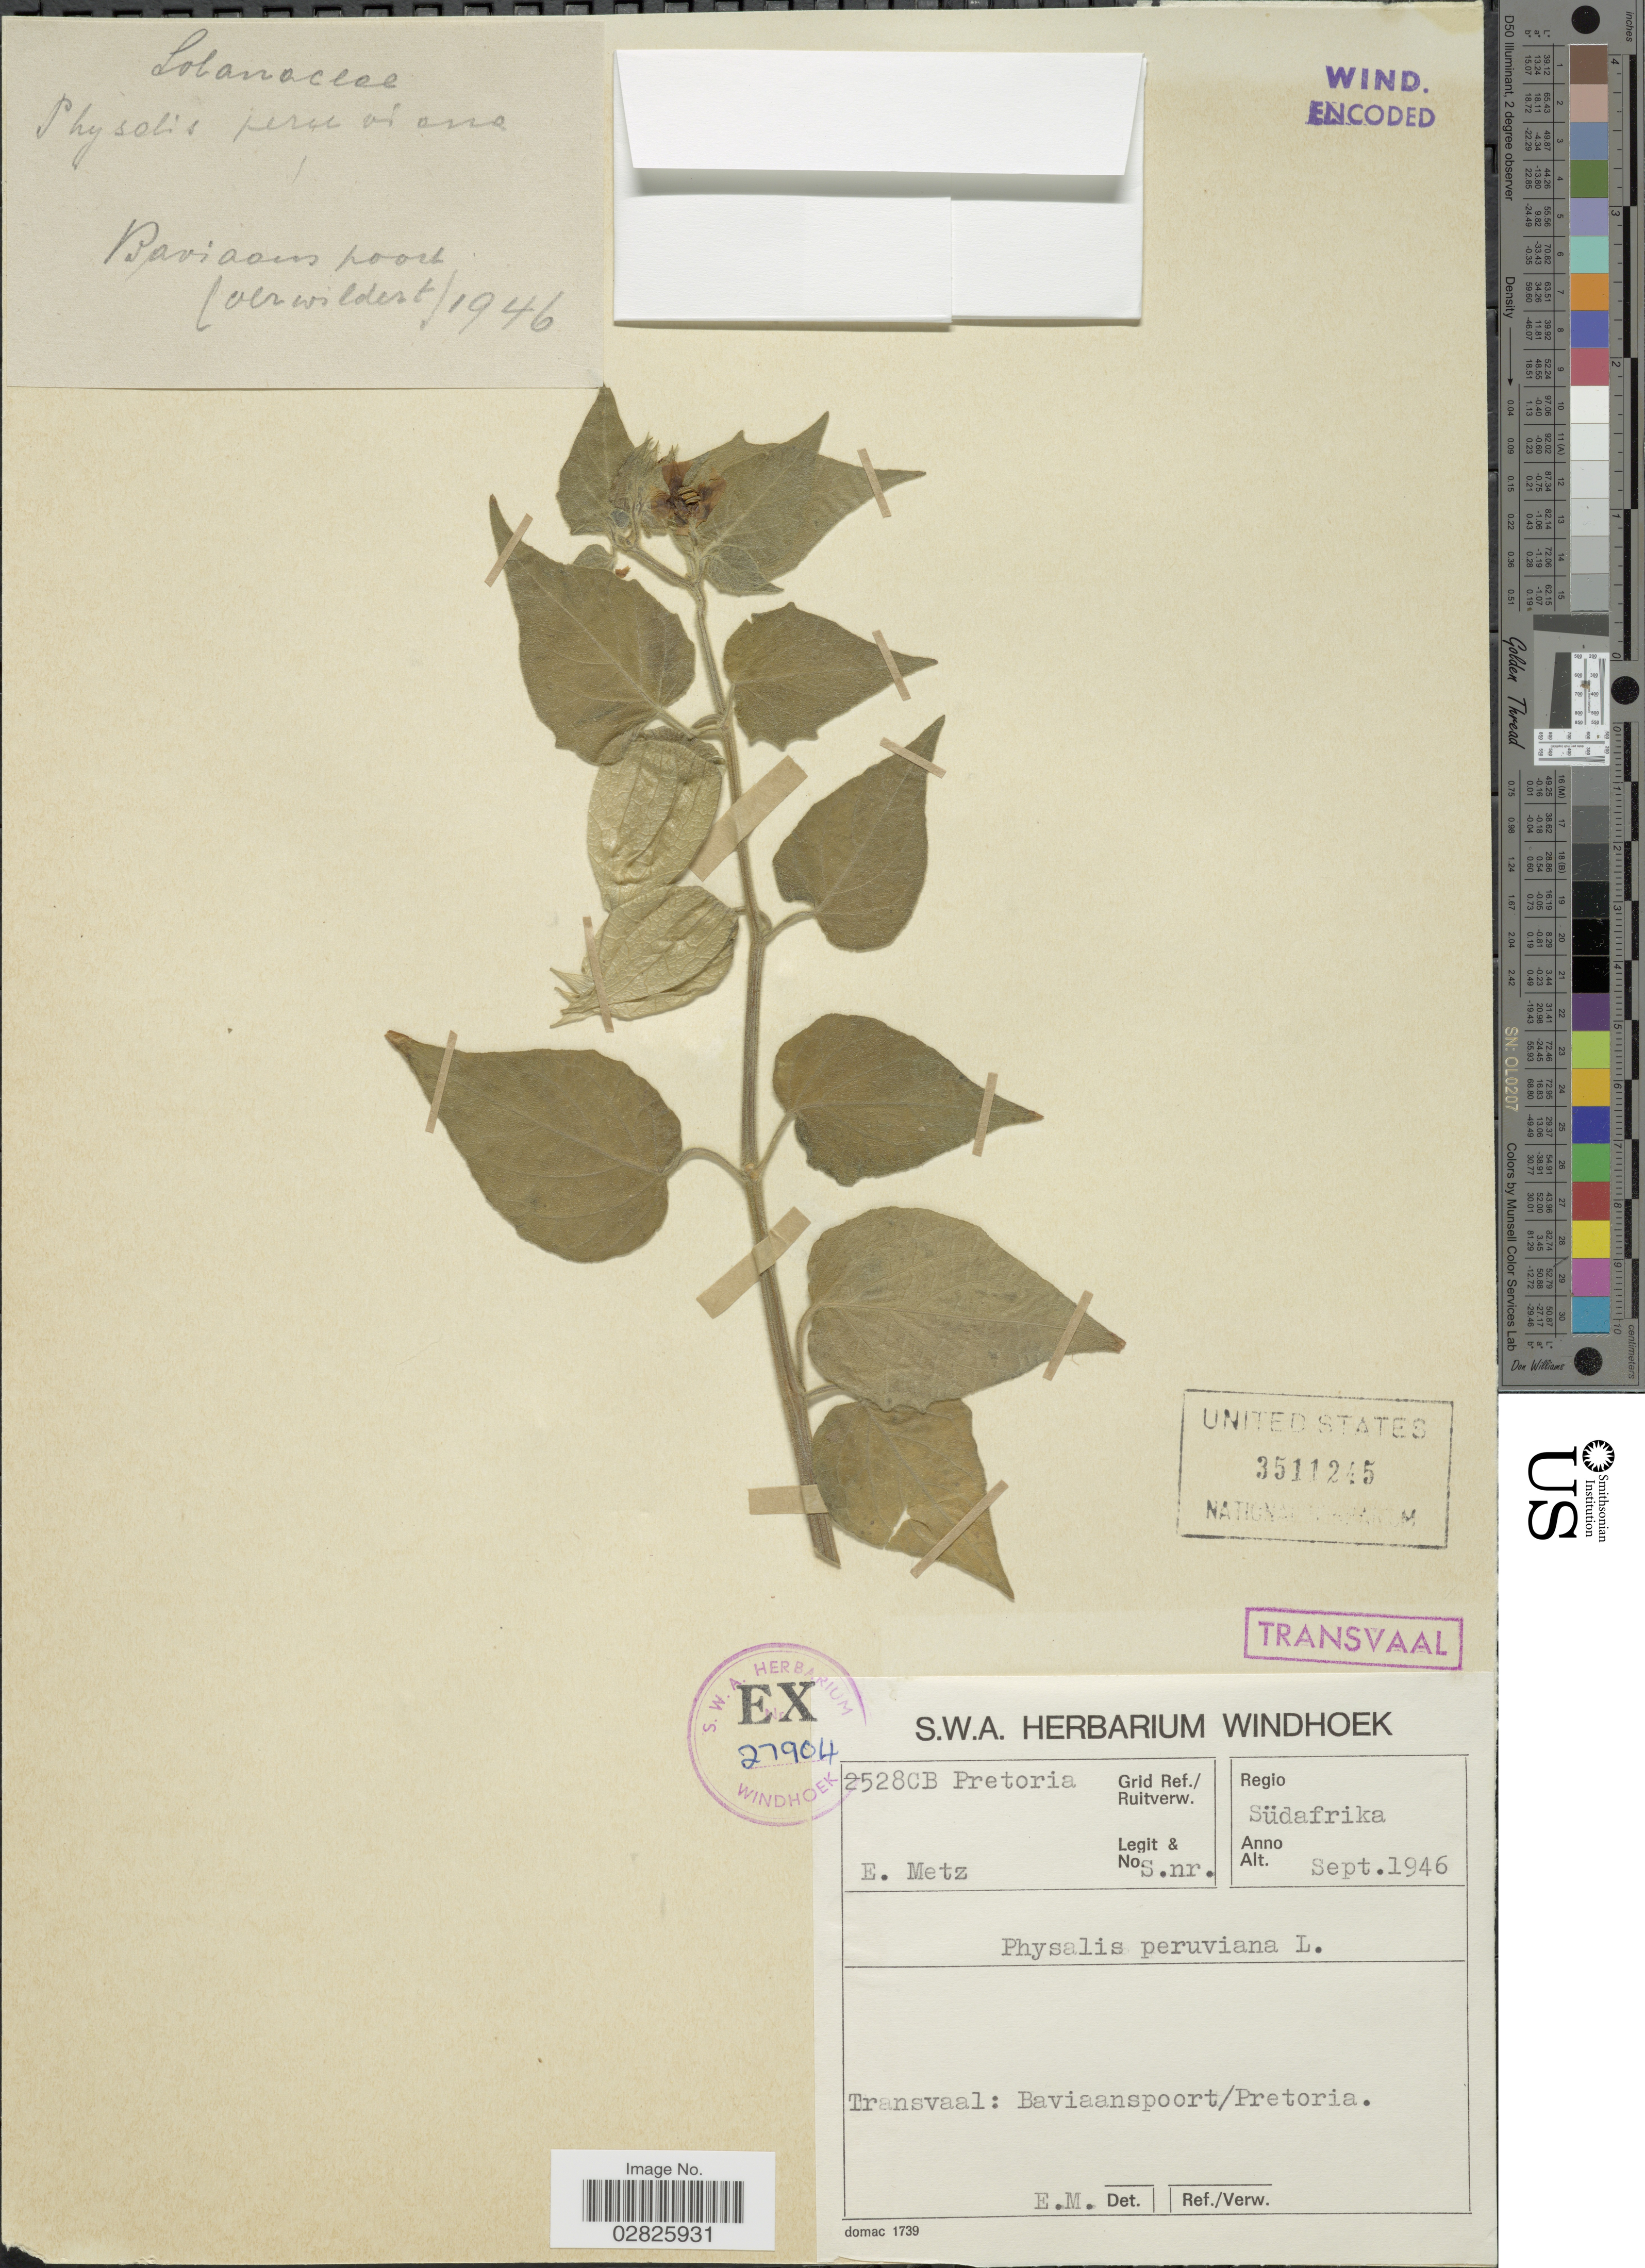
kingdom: Plantae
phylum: Tracheophyta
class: Magnoliopsida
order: Solanales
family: Solanaceae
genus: Physalis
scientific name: Physalis peruviana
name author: L.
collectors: E. Metz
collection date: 1946-09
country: South Africa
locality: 2528CB Pretoria Grid Ref./ Ruitverw. Regio Südafrika. Transvaal: Baviaanspoort/Pretoria.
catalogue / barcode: US 3511245